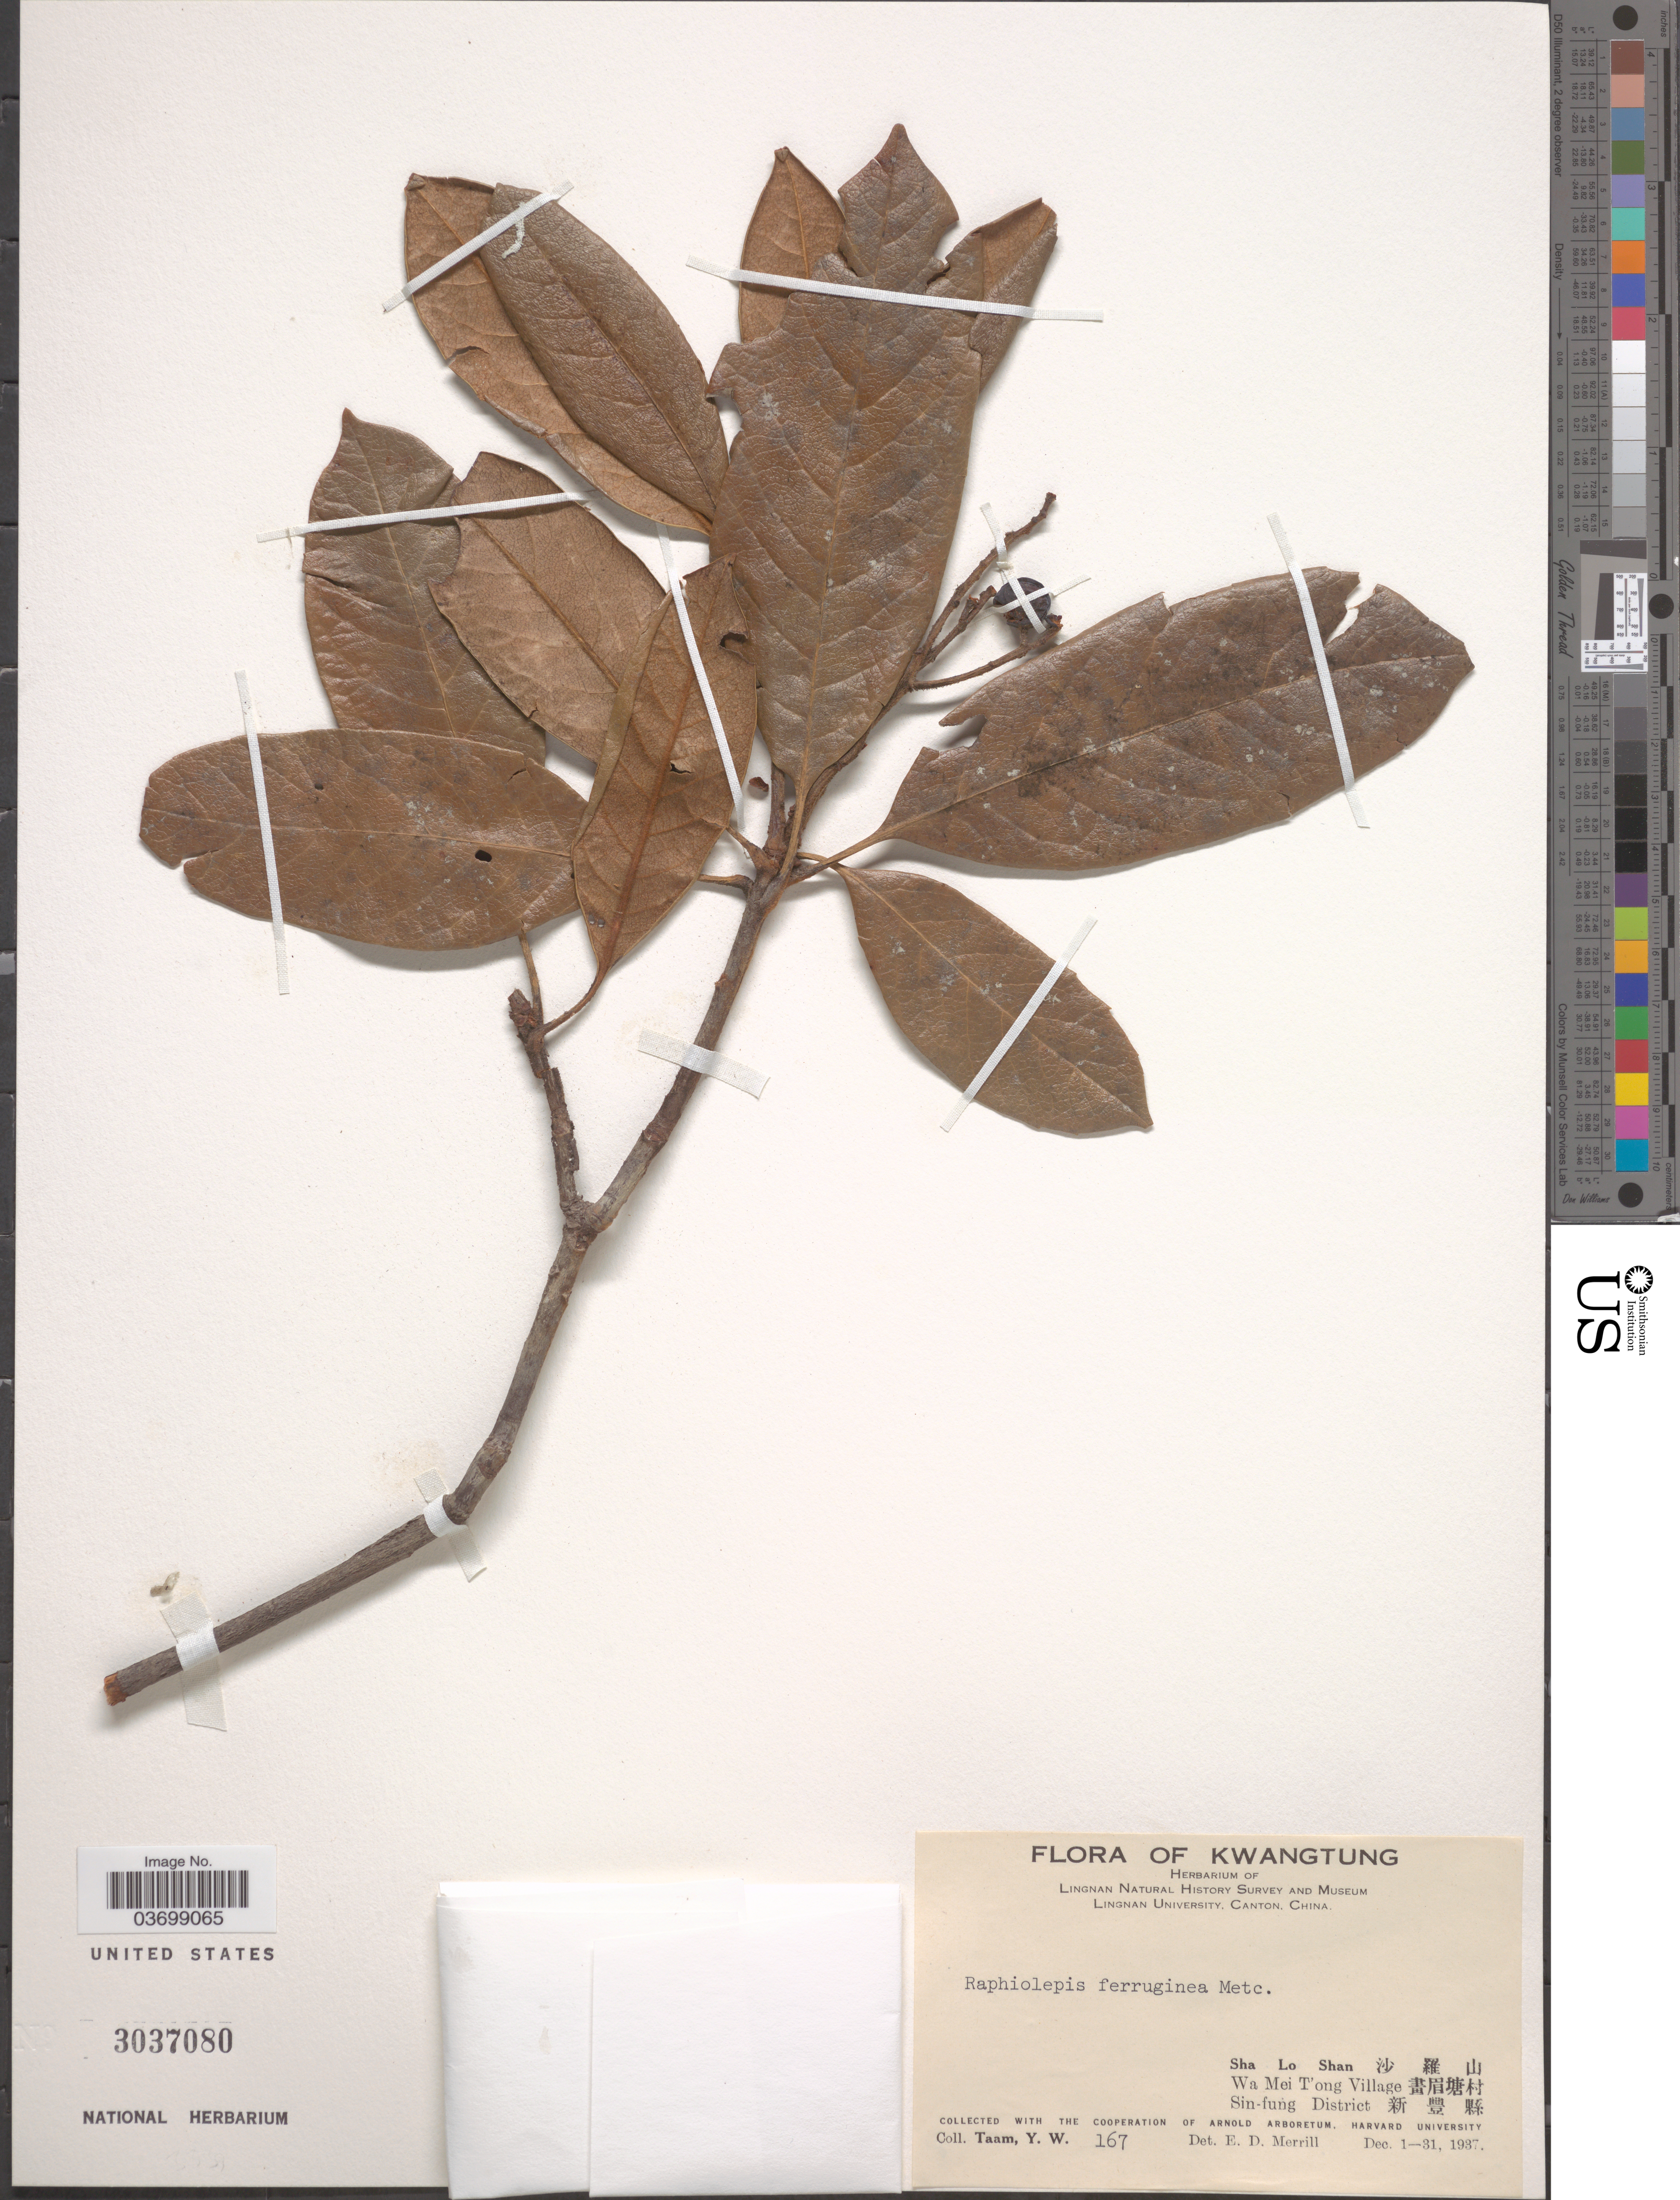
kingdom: Plantae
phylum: Tracheophyta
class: Magnoliopsida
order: Rosales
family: Rosaceae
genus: Rhaphiolepis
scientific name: Rhaphiolepis ferruginea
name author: F.P. Metcalf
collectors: Y. W. Taam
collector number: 167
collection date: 1937-12-01/1937-12-31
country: China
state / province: Guangdong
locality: Kwangtung. Sha Lo Shan X. Wa Mei T'ong Village X. Sin-fung District X.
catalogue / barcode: US 3037080